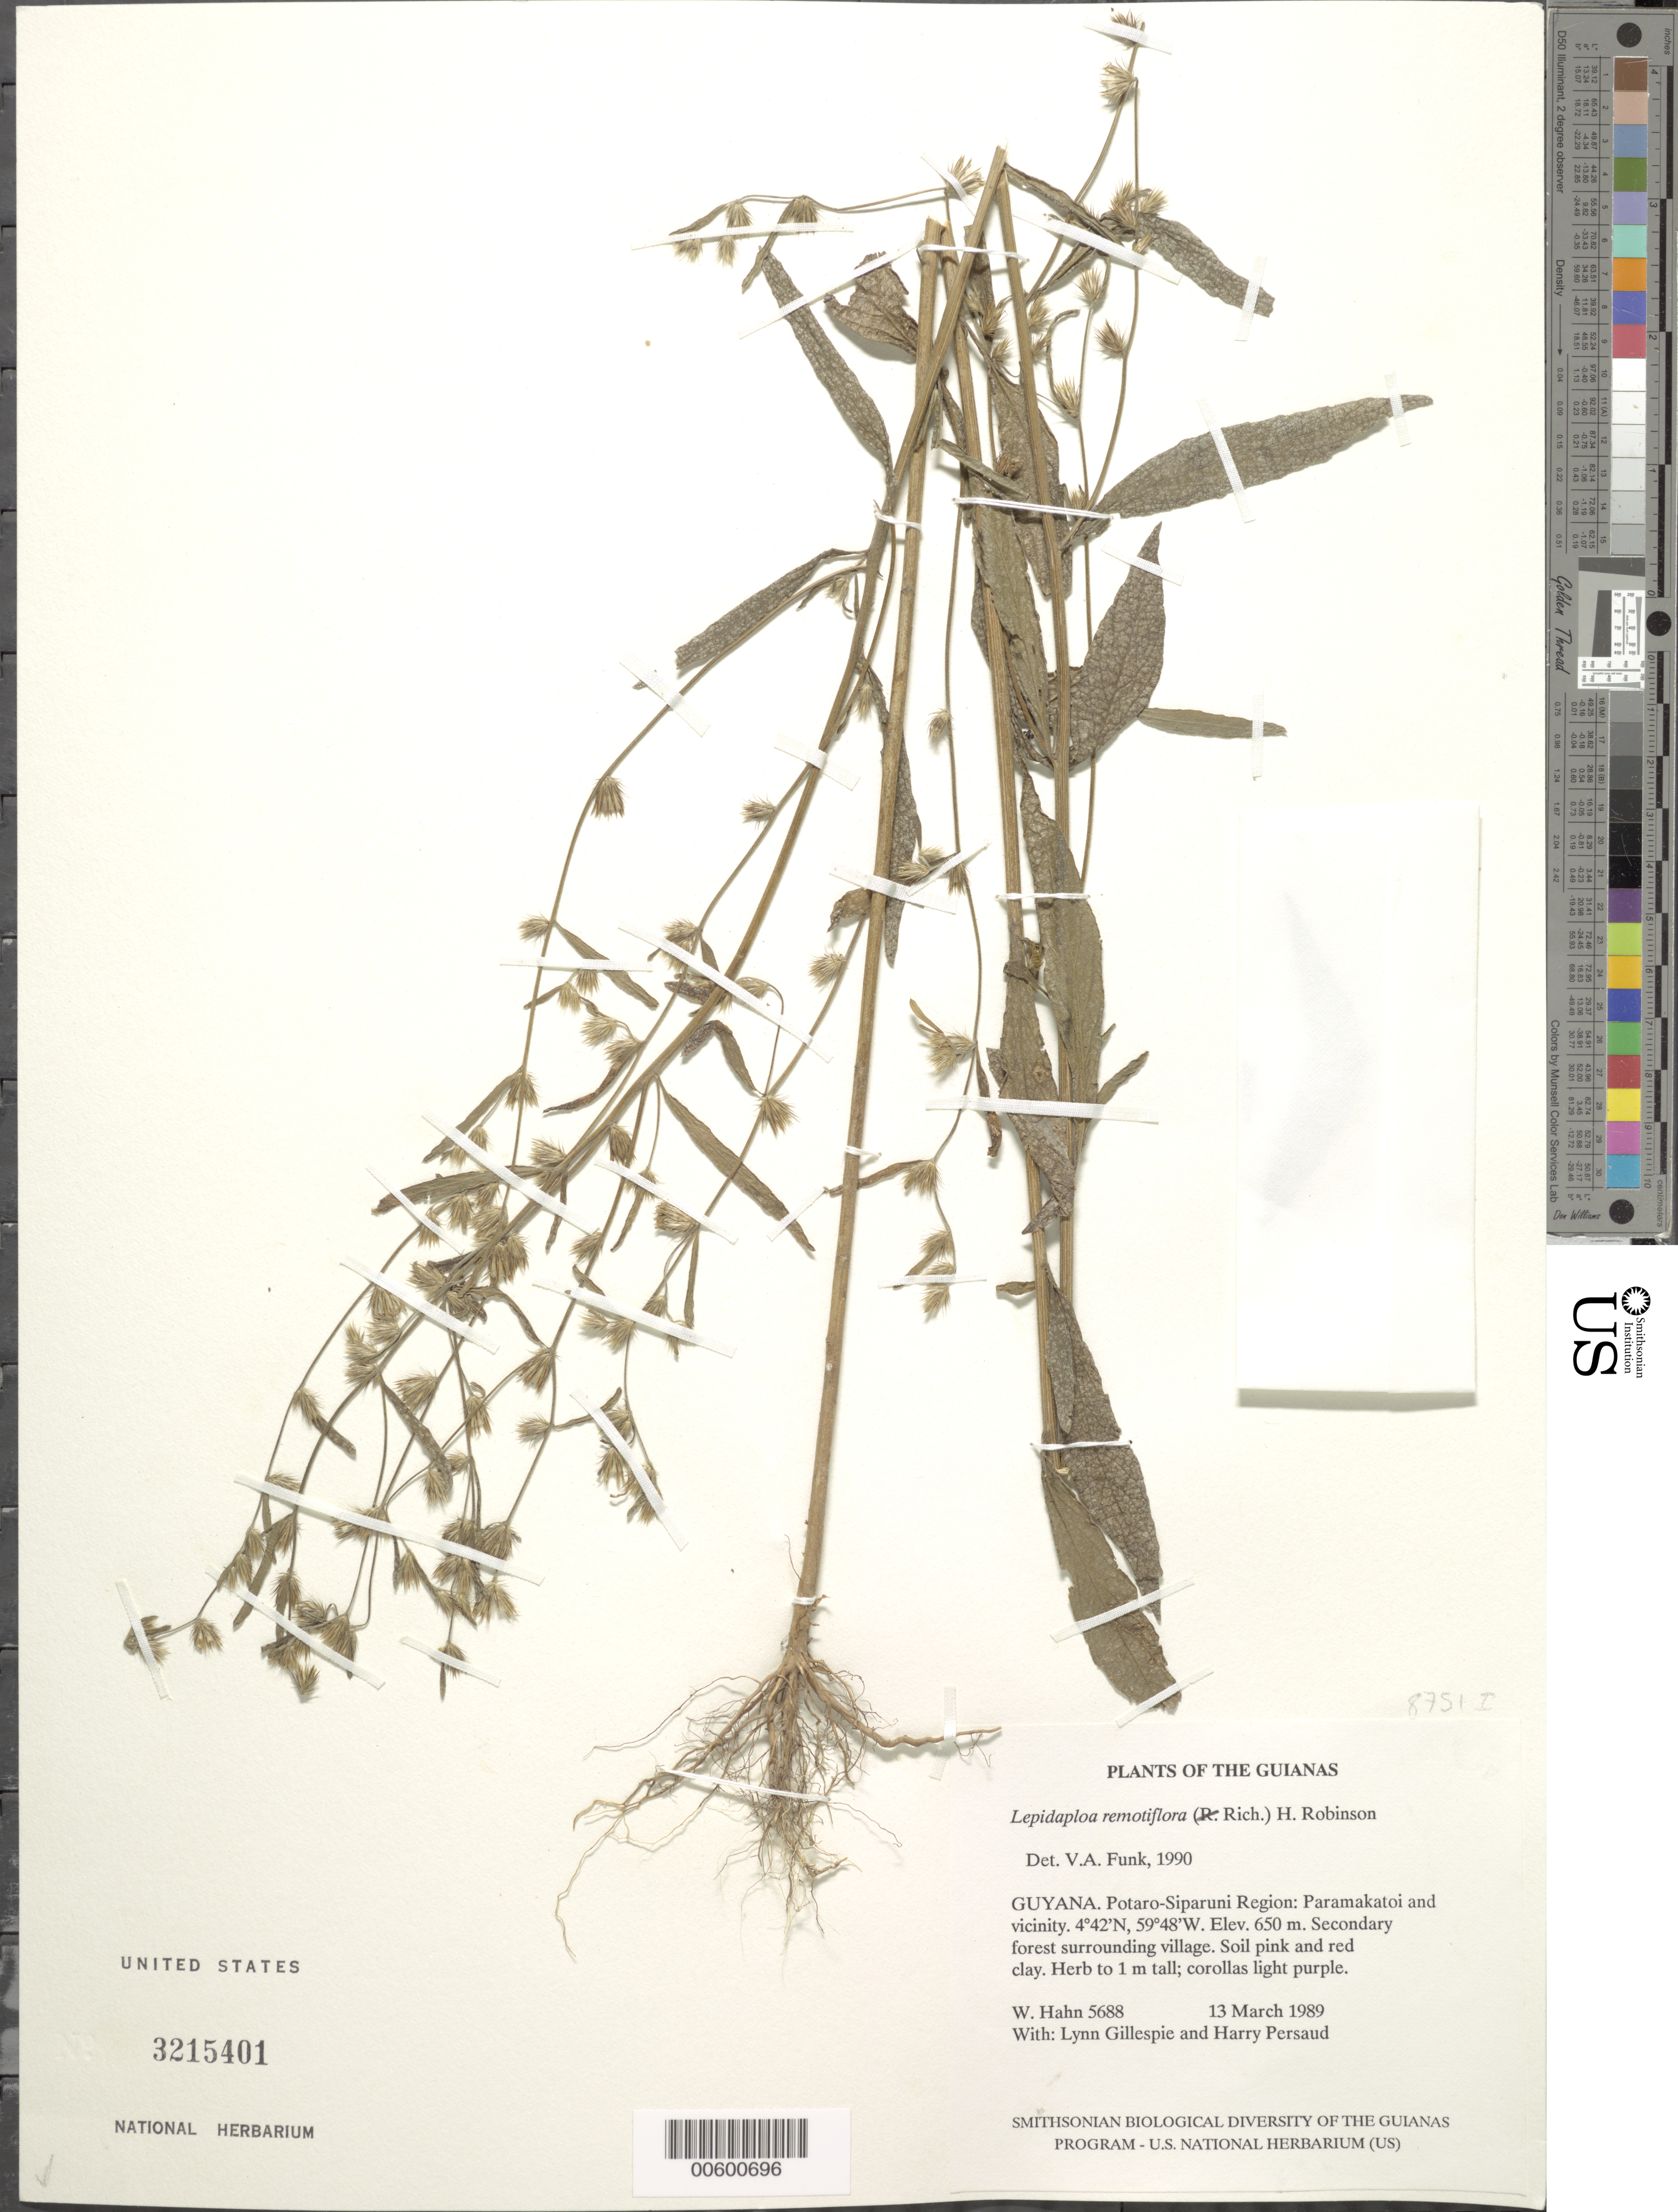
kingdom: Plantae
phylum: Tracheophyta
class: Magnoliopsida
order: Asterales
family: Asteraceae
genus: Lepidaploa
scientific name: Lepidaploa remotiflora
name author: (Rich.) H. Rob.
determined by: Funk, Vicki A., (BOT), Smithsonian Institution - National Museum of Natural History (UNITED STATES)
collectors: W. Hahn, L. J. Gillespie & H. Persaud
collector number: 5688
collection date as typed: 13 March 1989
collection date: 1989-03-13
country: Guyana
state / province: Potaro-Siparuni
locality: Paramakatoi and vicinity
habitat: Secondary forest surrounding village. Soil pink and red clay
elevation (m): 650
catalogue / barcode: US 3215401